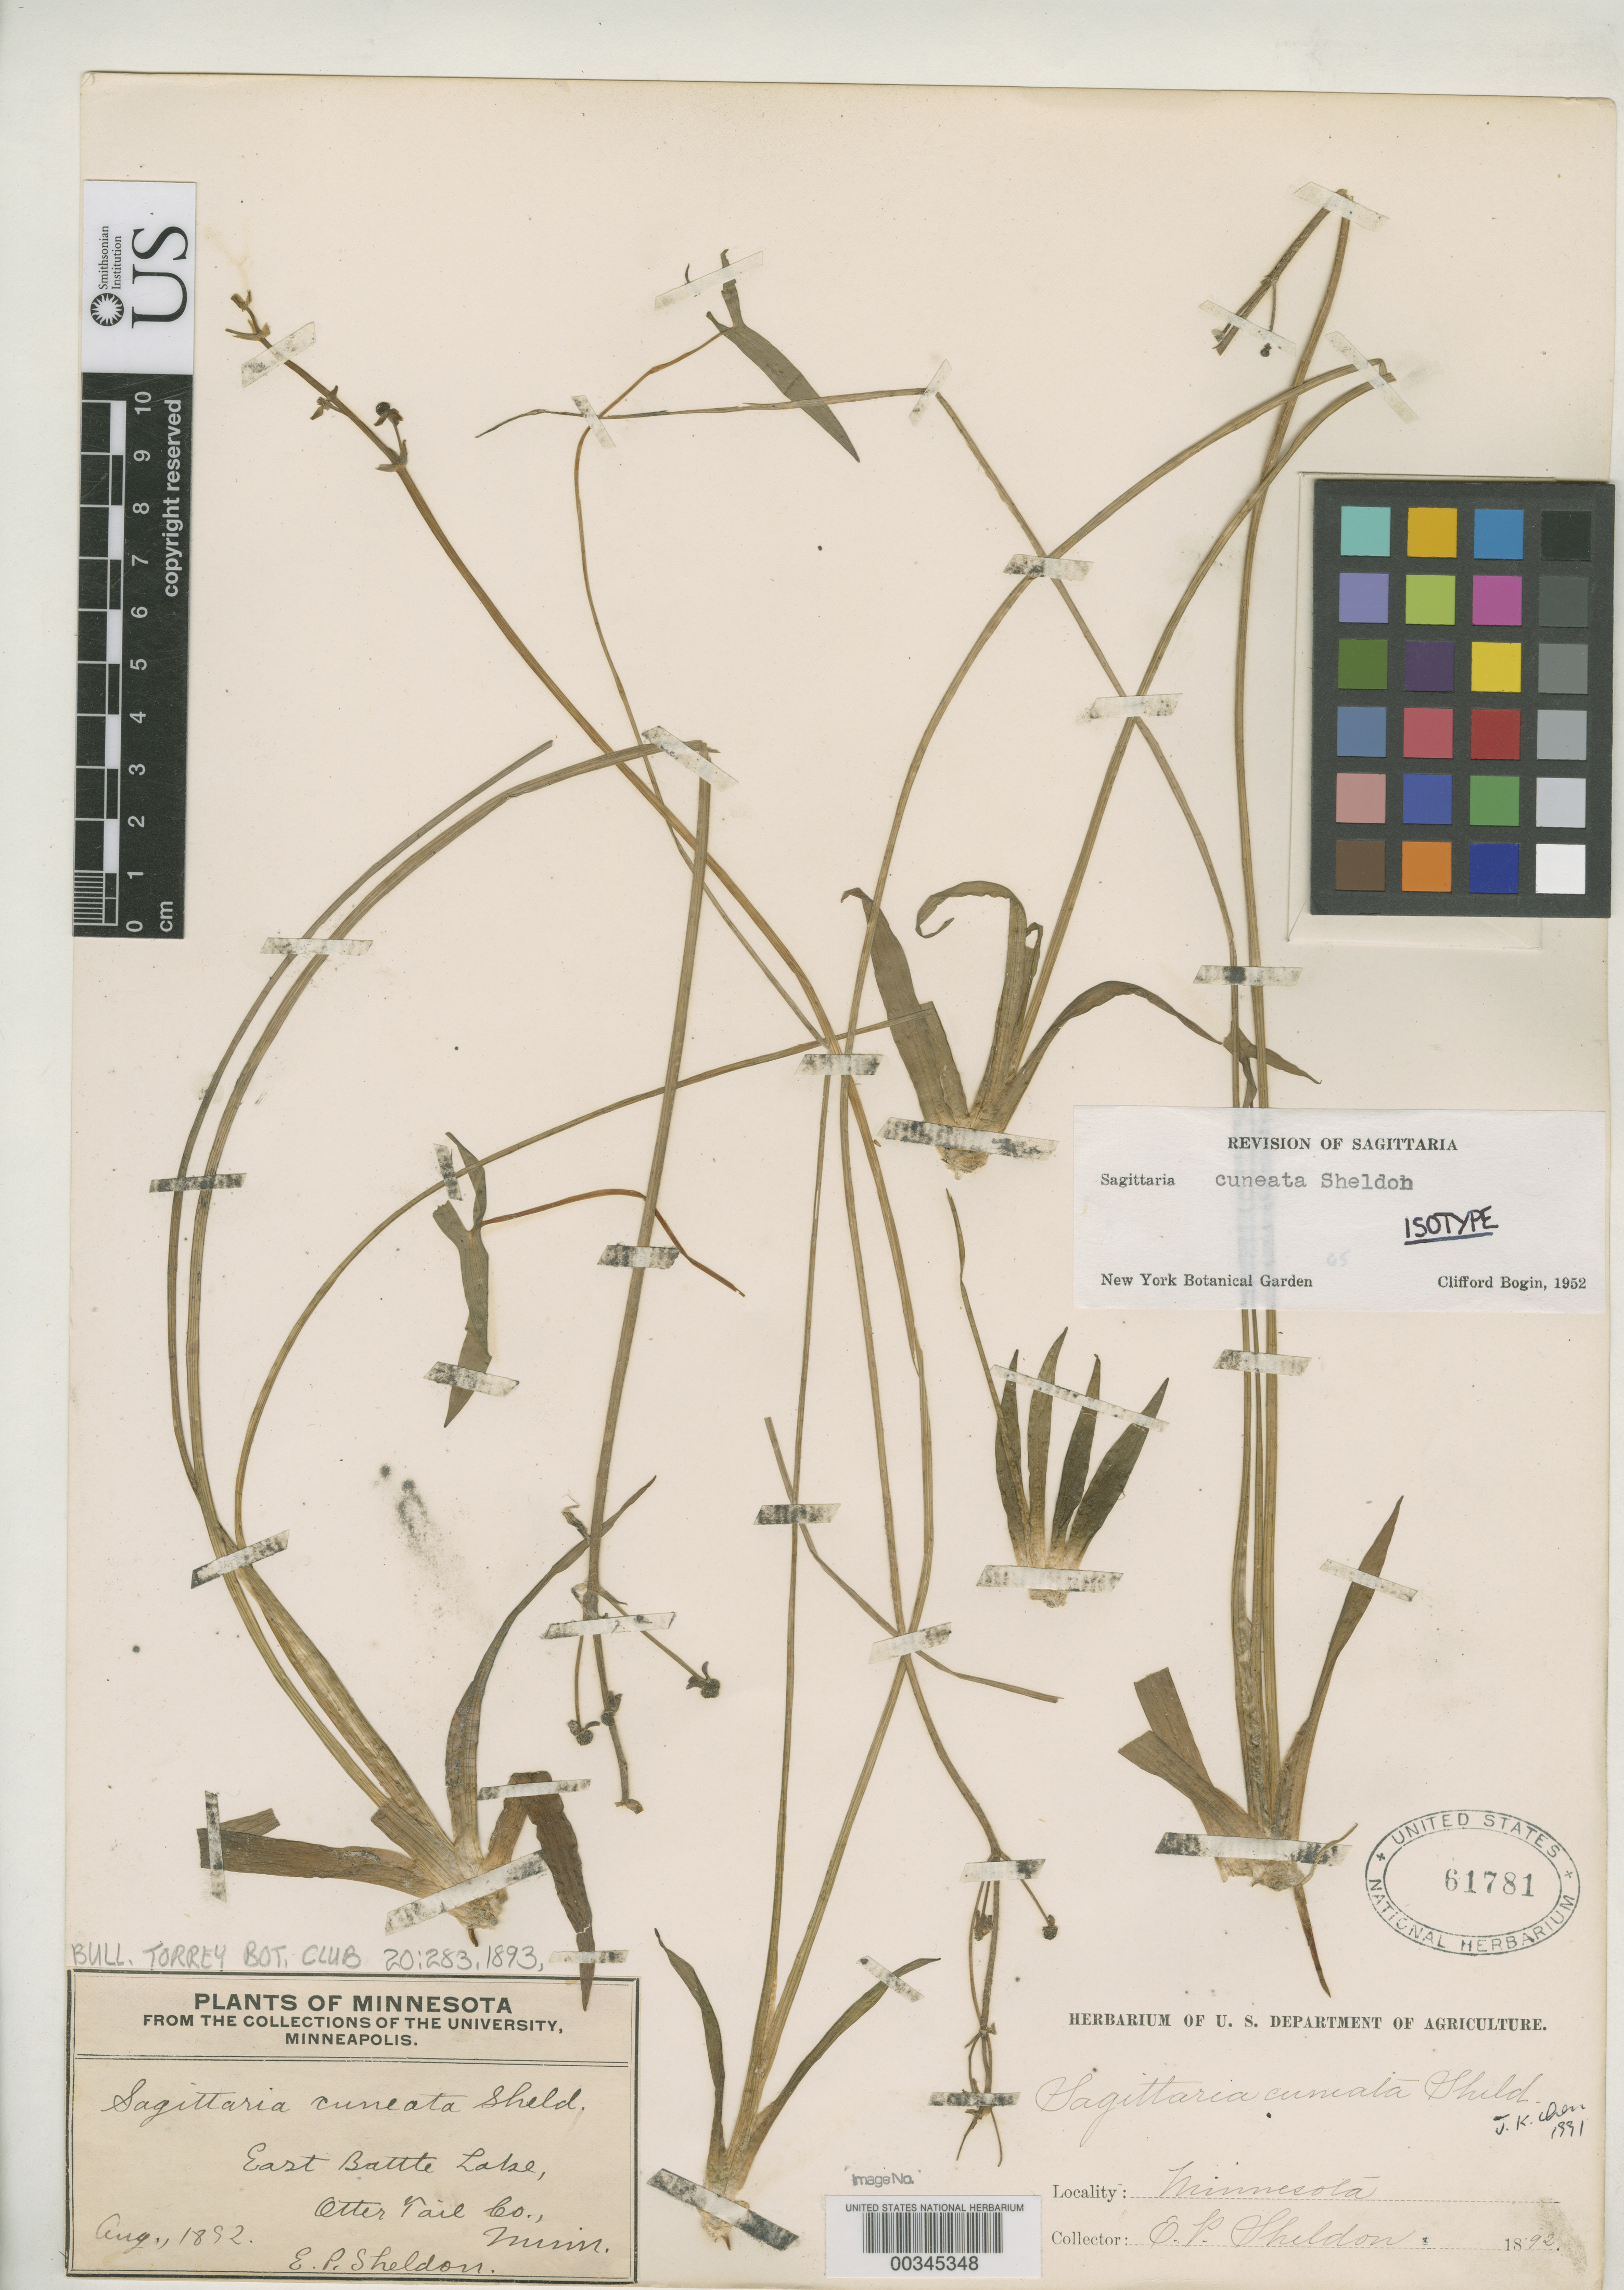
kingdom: Plantae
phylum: Tracheophyta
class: Liliopsida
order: Alismatales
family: Alismataceae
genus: Sagittaria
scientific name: Sagittaria cuneata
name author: E. Sheld.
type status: Isotype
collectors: E. P. Sheldon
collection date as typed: Aug 1892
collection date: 1892-08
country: United States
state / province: Minnesota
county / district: Otter Tail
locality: East Battle Lake.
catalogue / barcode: US 61781